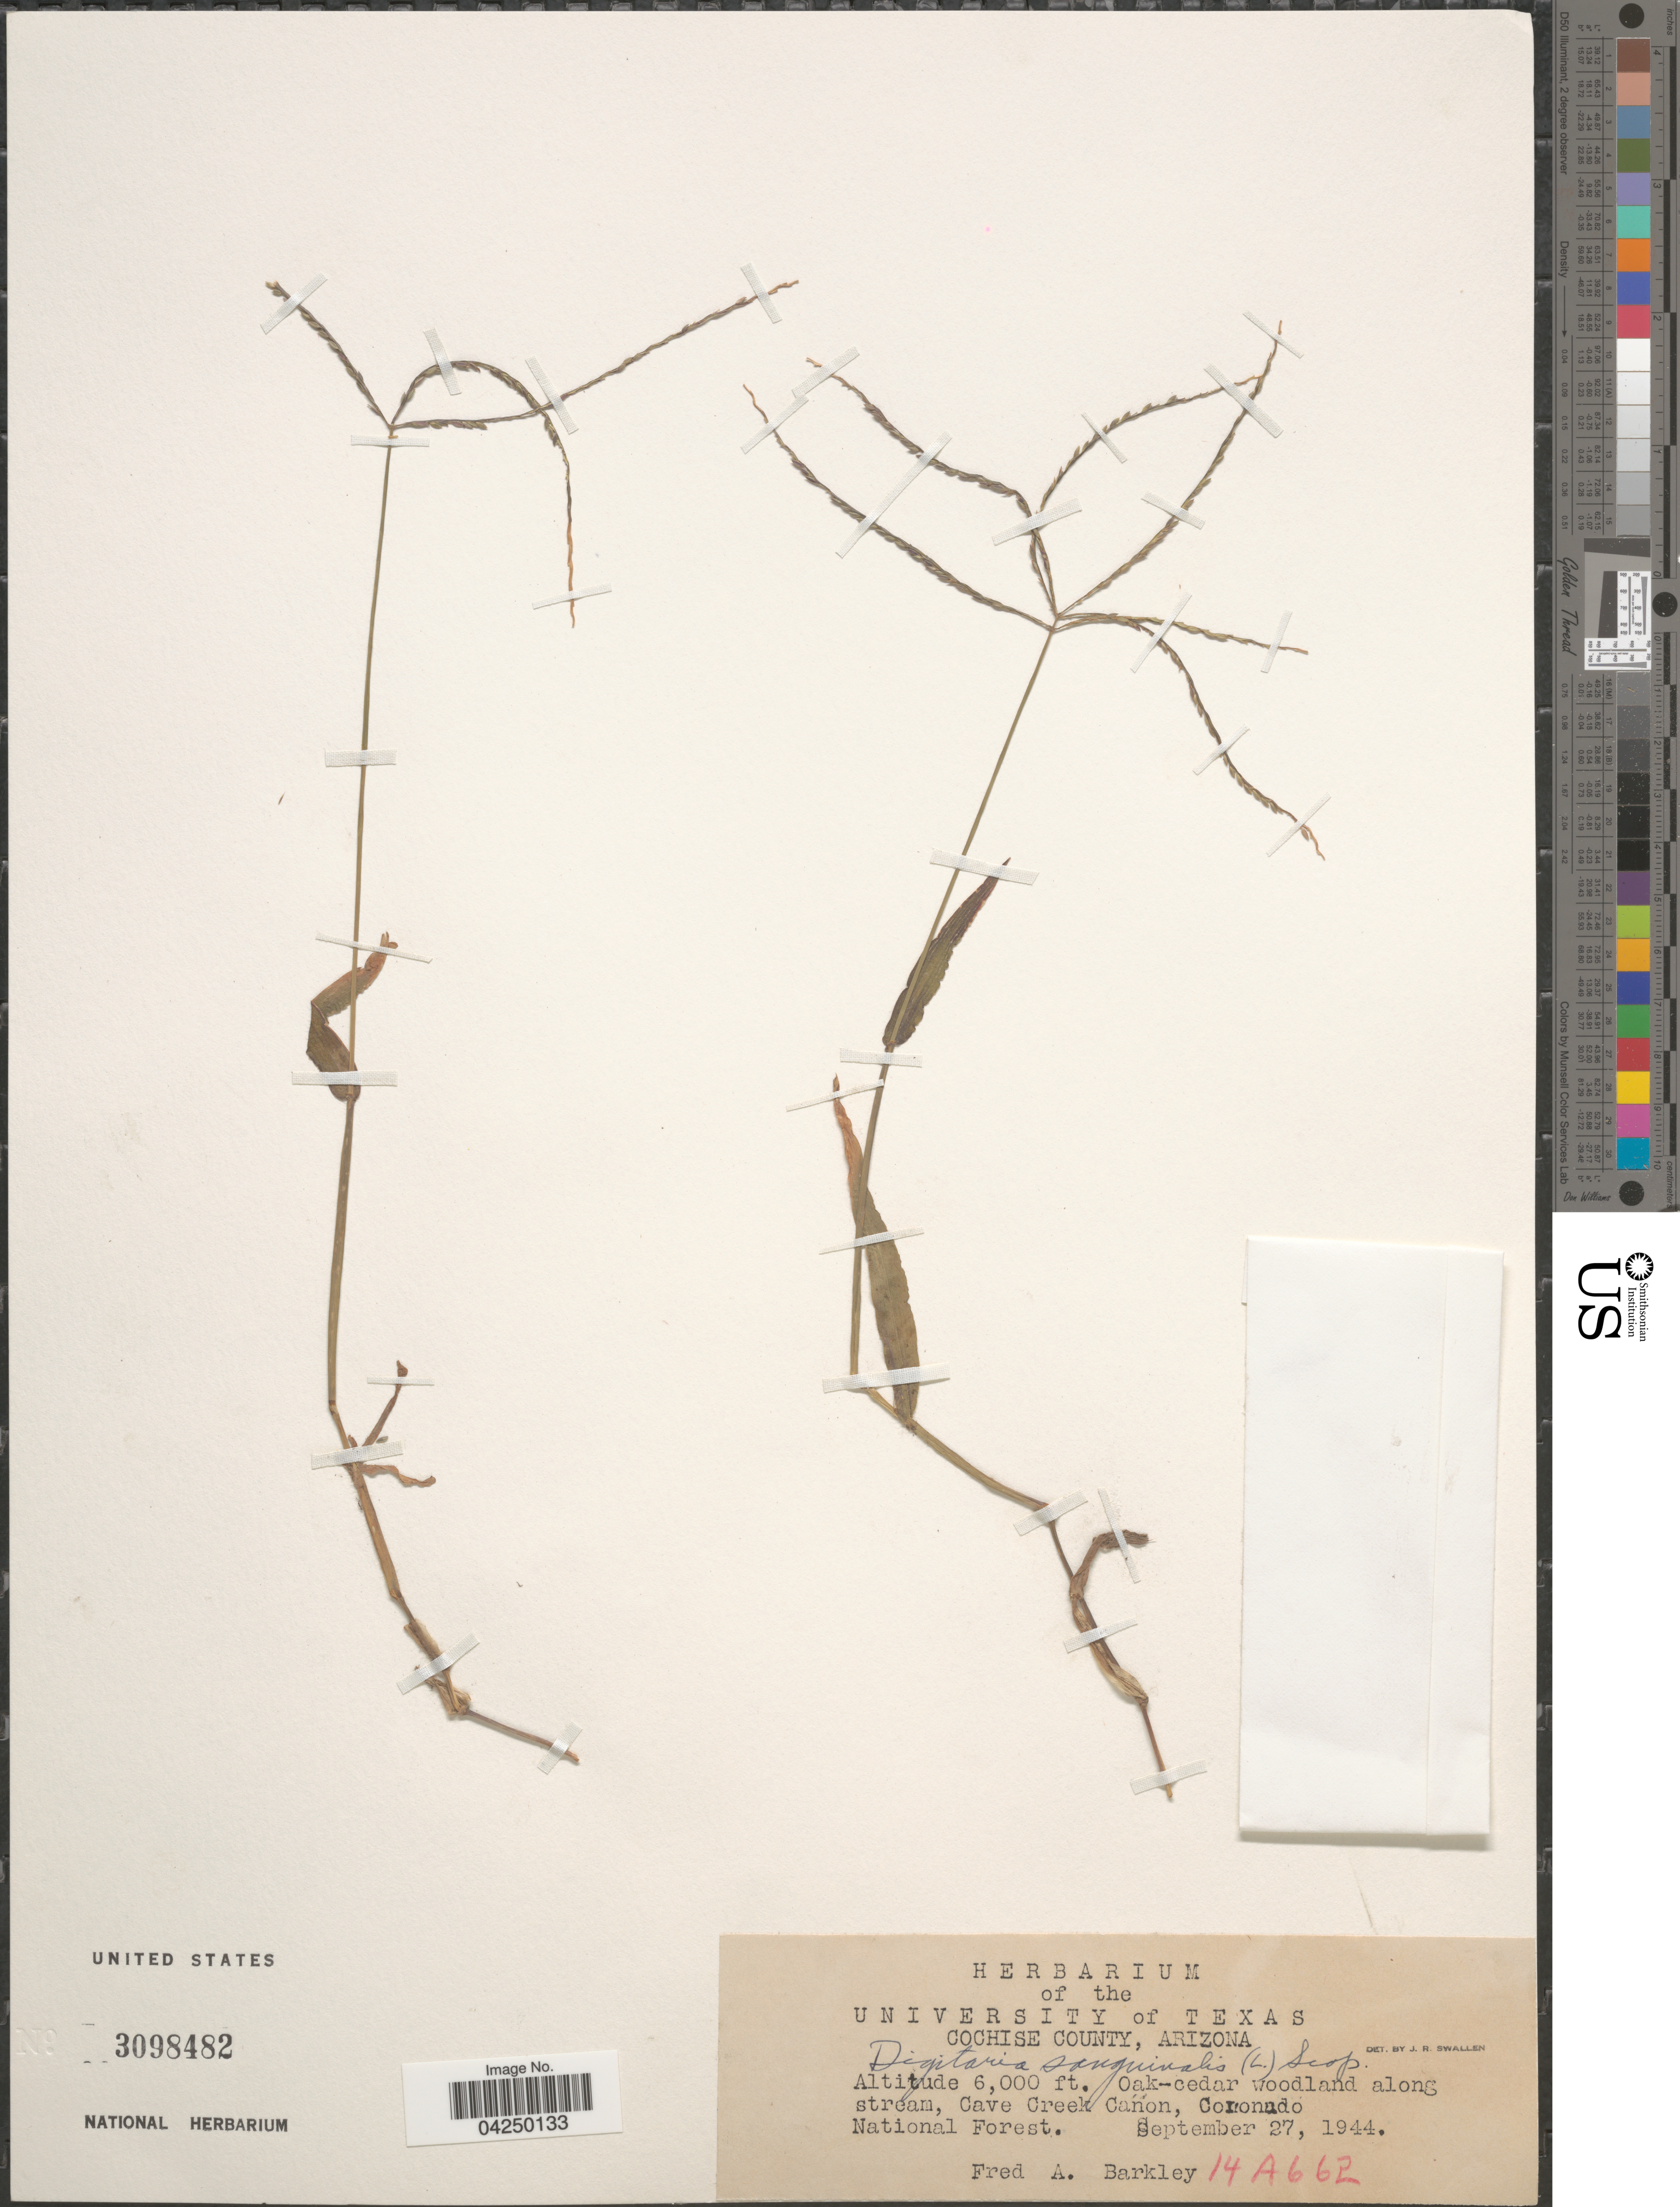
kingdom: Plantae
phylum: Tracheophyta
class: Liliopsida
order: Poales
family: Poaceae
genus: Digitaria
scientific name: Digitaria sanguinalis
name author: (L.) Scop.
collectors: F. A. Barkley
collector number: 14A662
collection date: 1944-09-27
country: United States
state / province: Arizona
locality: Cochise County. Oak-cedar woodland along stream, Cave Creek Cañon, Coronado National Forest.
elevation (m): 1829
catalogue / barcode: US 3098482